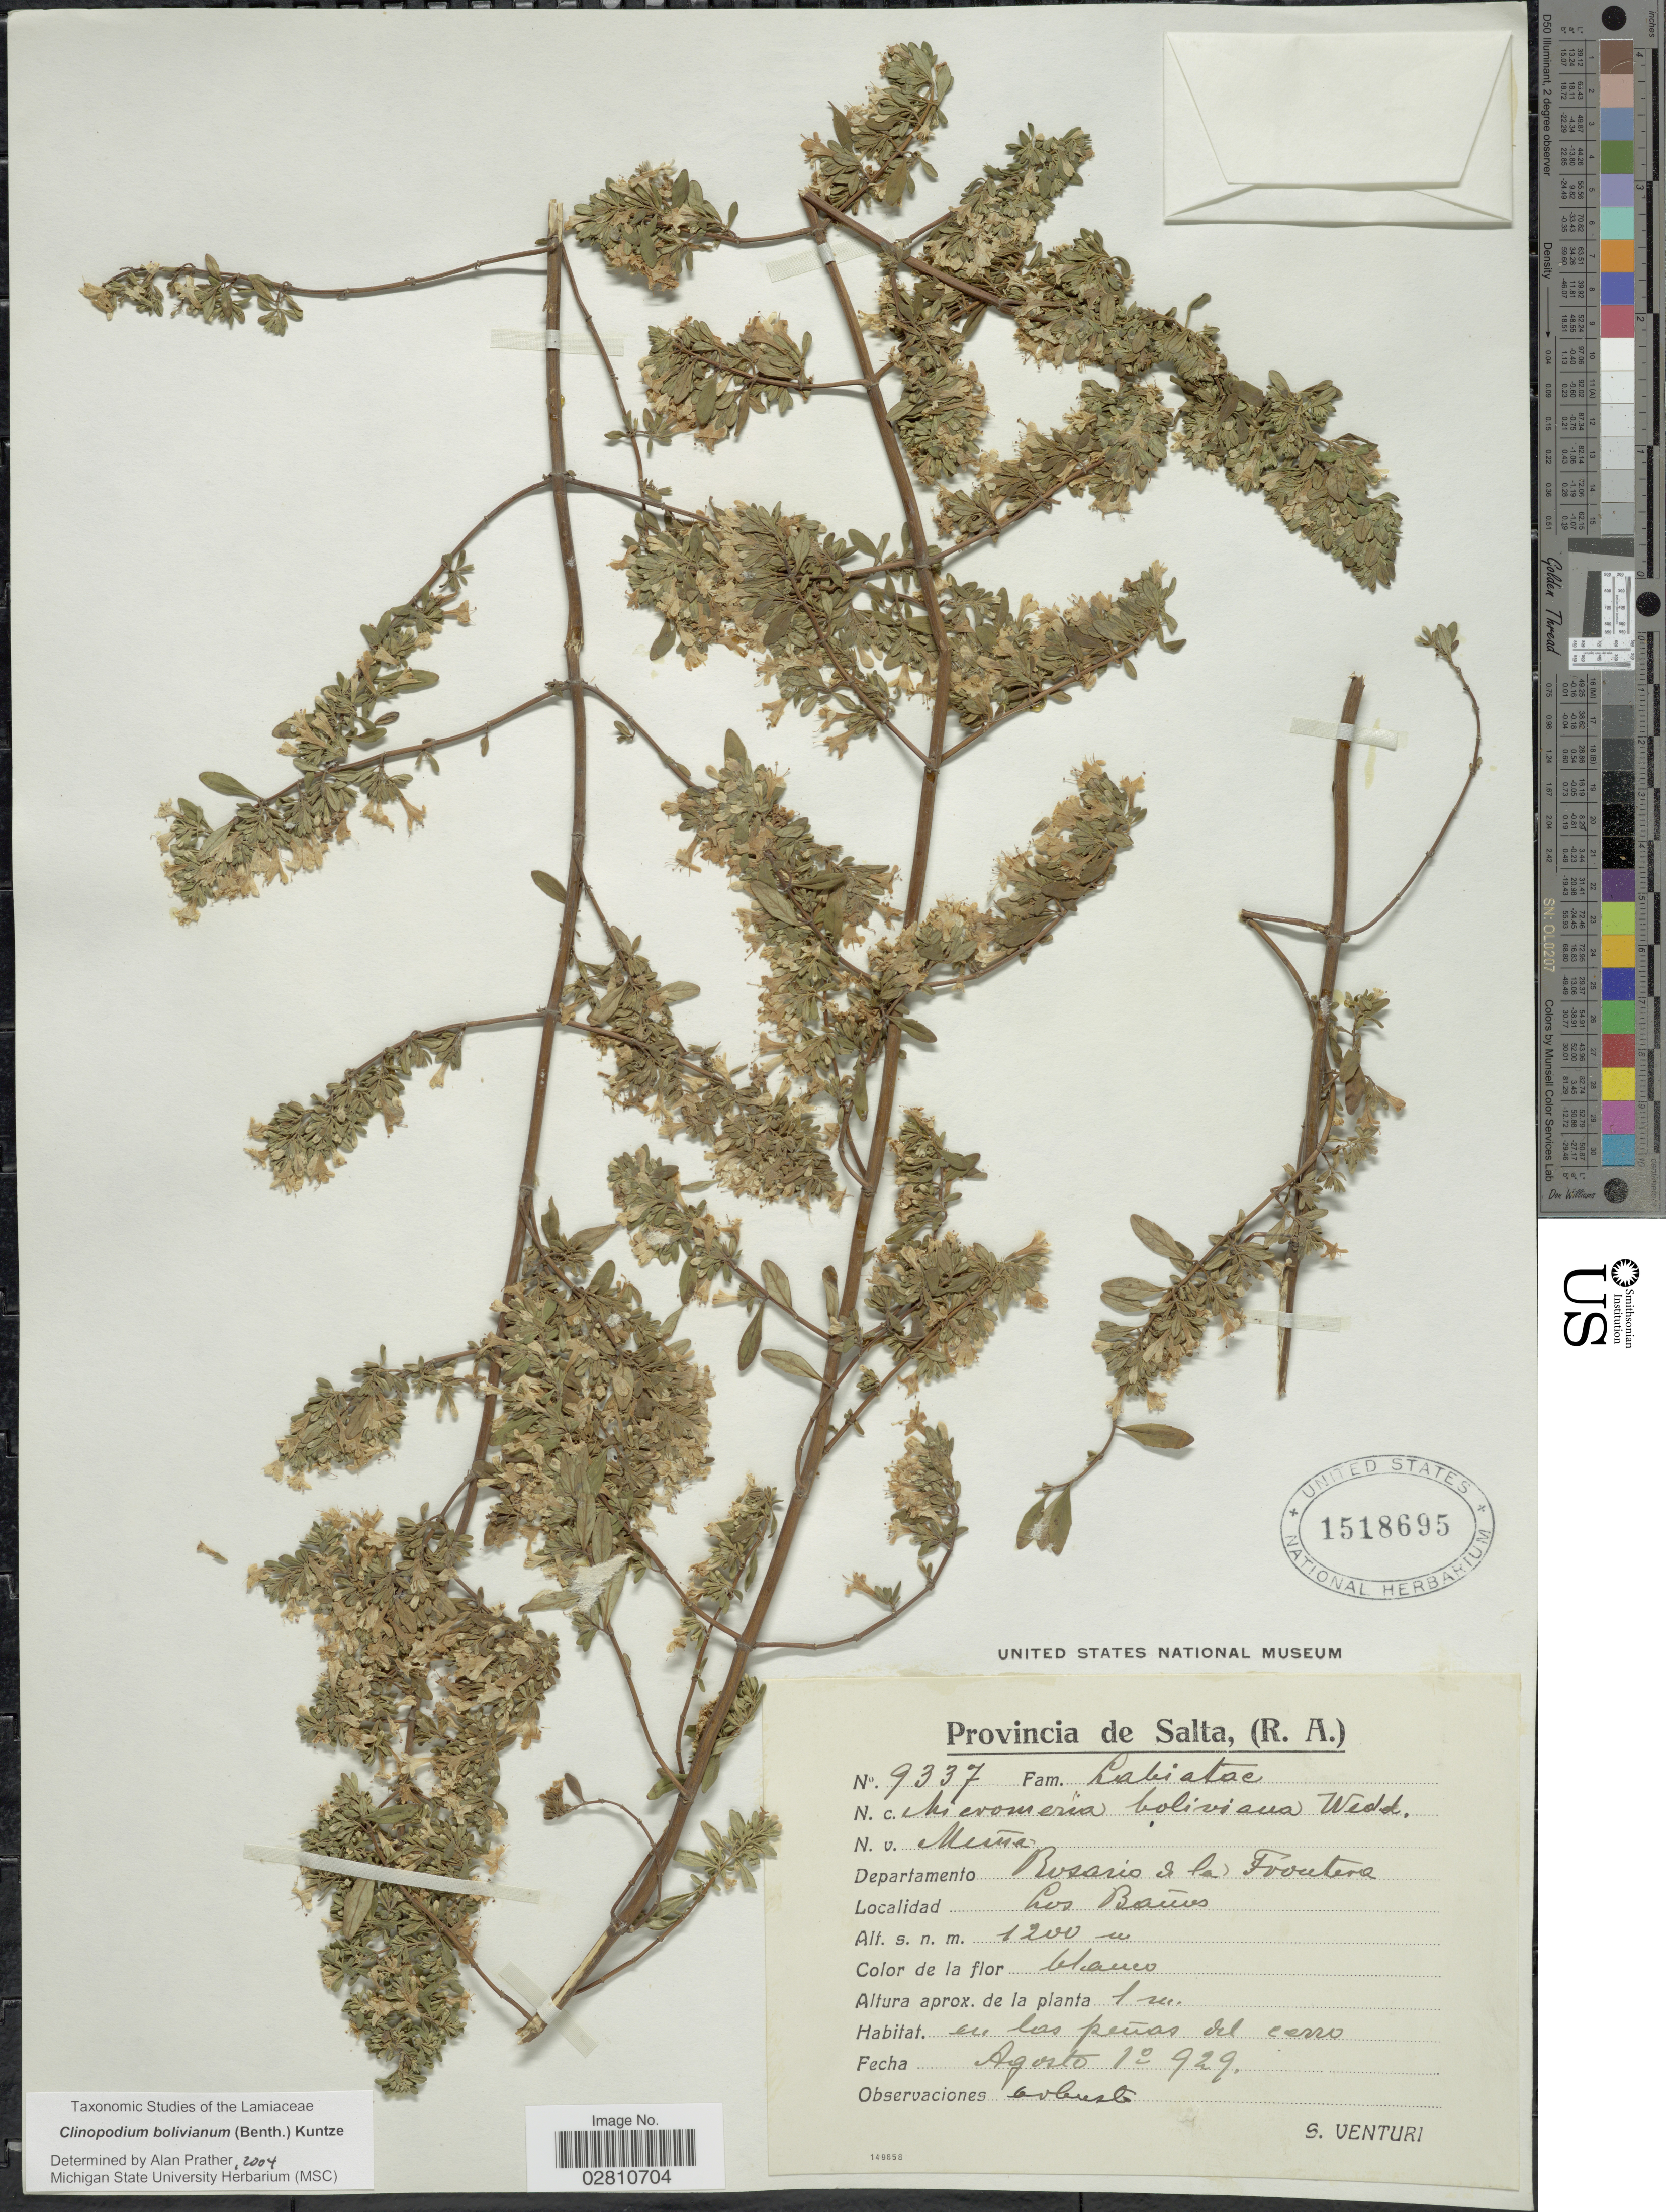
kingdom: Plantae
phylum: Tracheophyta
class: Magnoliopsida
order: Lamiales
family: Lamiaceae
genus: Clinopodium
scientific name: Clinopodium bolivianum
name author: (Benth.) Kuntze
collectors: S. Venturi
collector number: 9337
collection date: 1929-08-12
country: Argentina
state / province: Salta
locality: Provincia de Salta (R.A.) Departamento Rosario de la Frontera, Los Baños.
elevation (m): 1200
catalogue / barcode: US 1518695